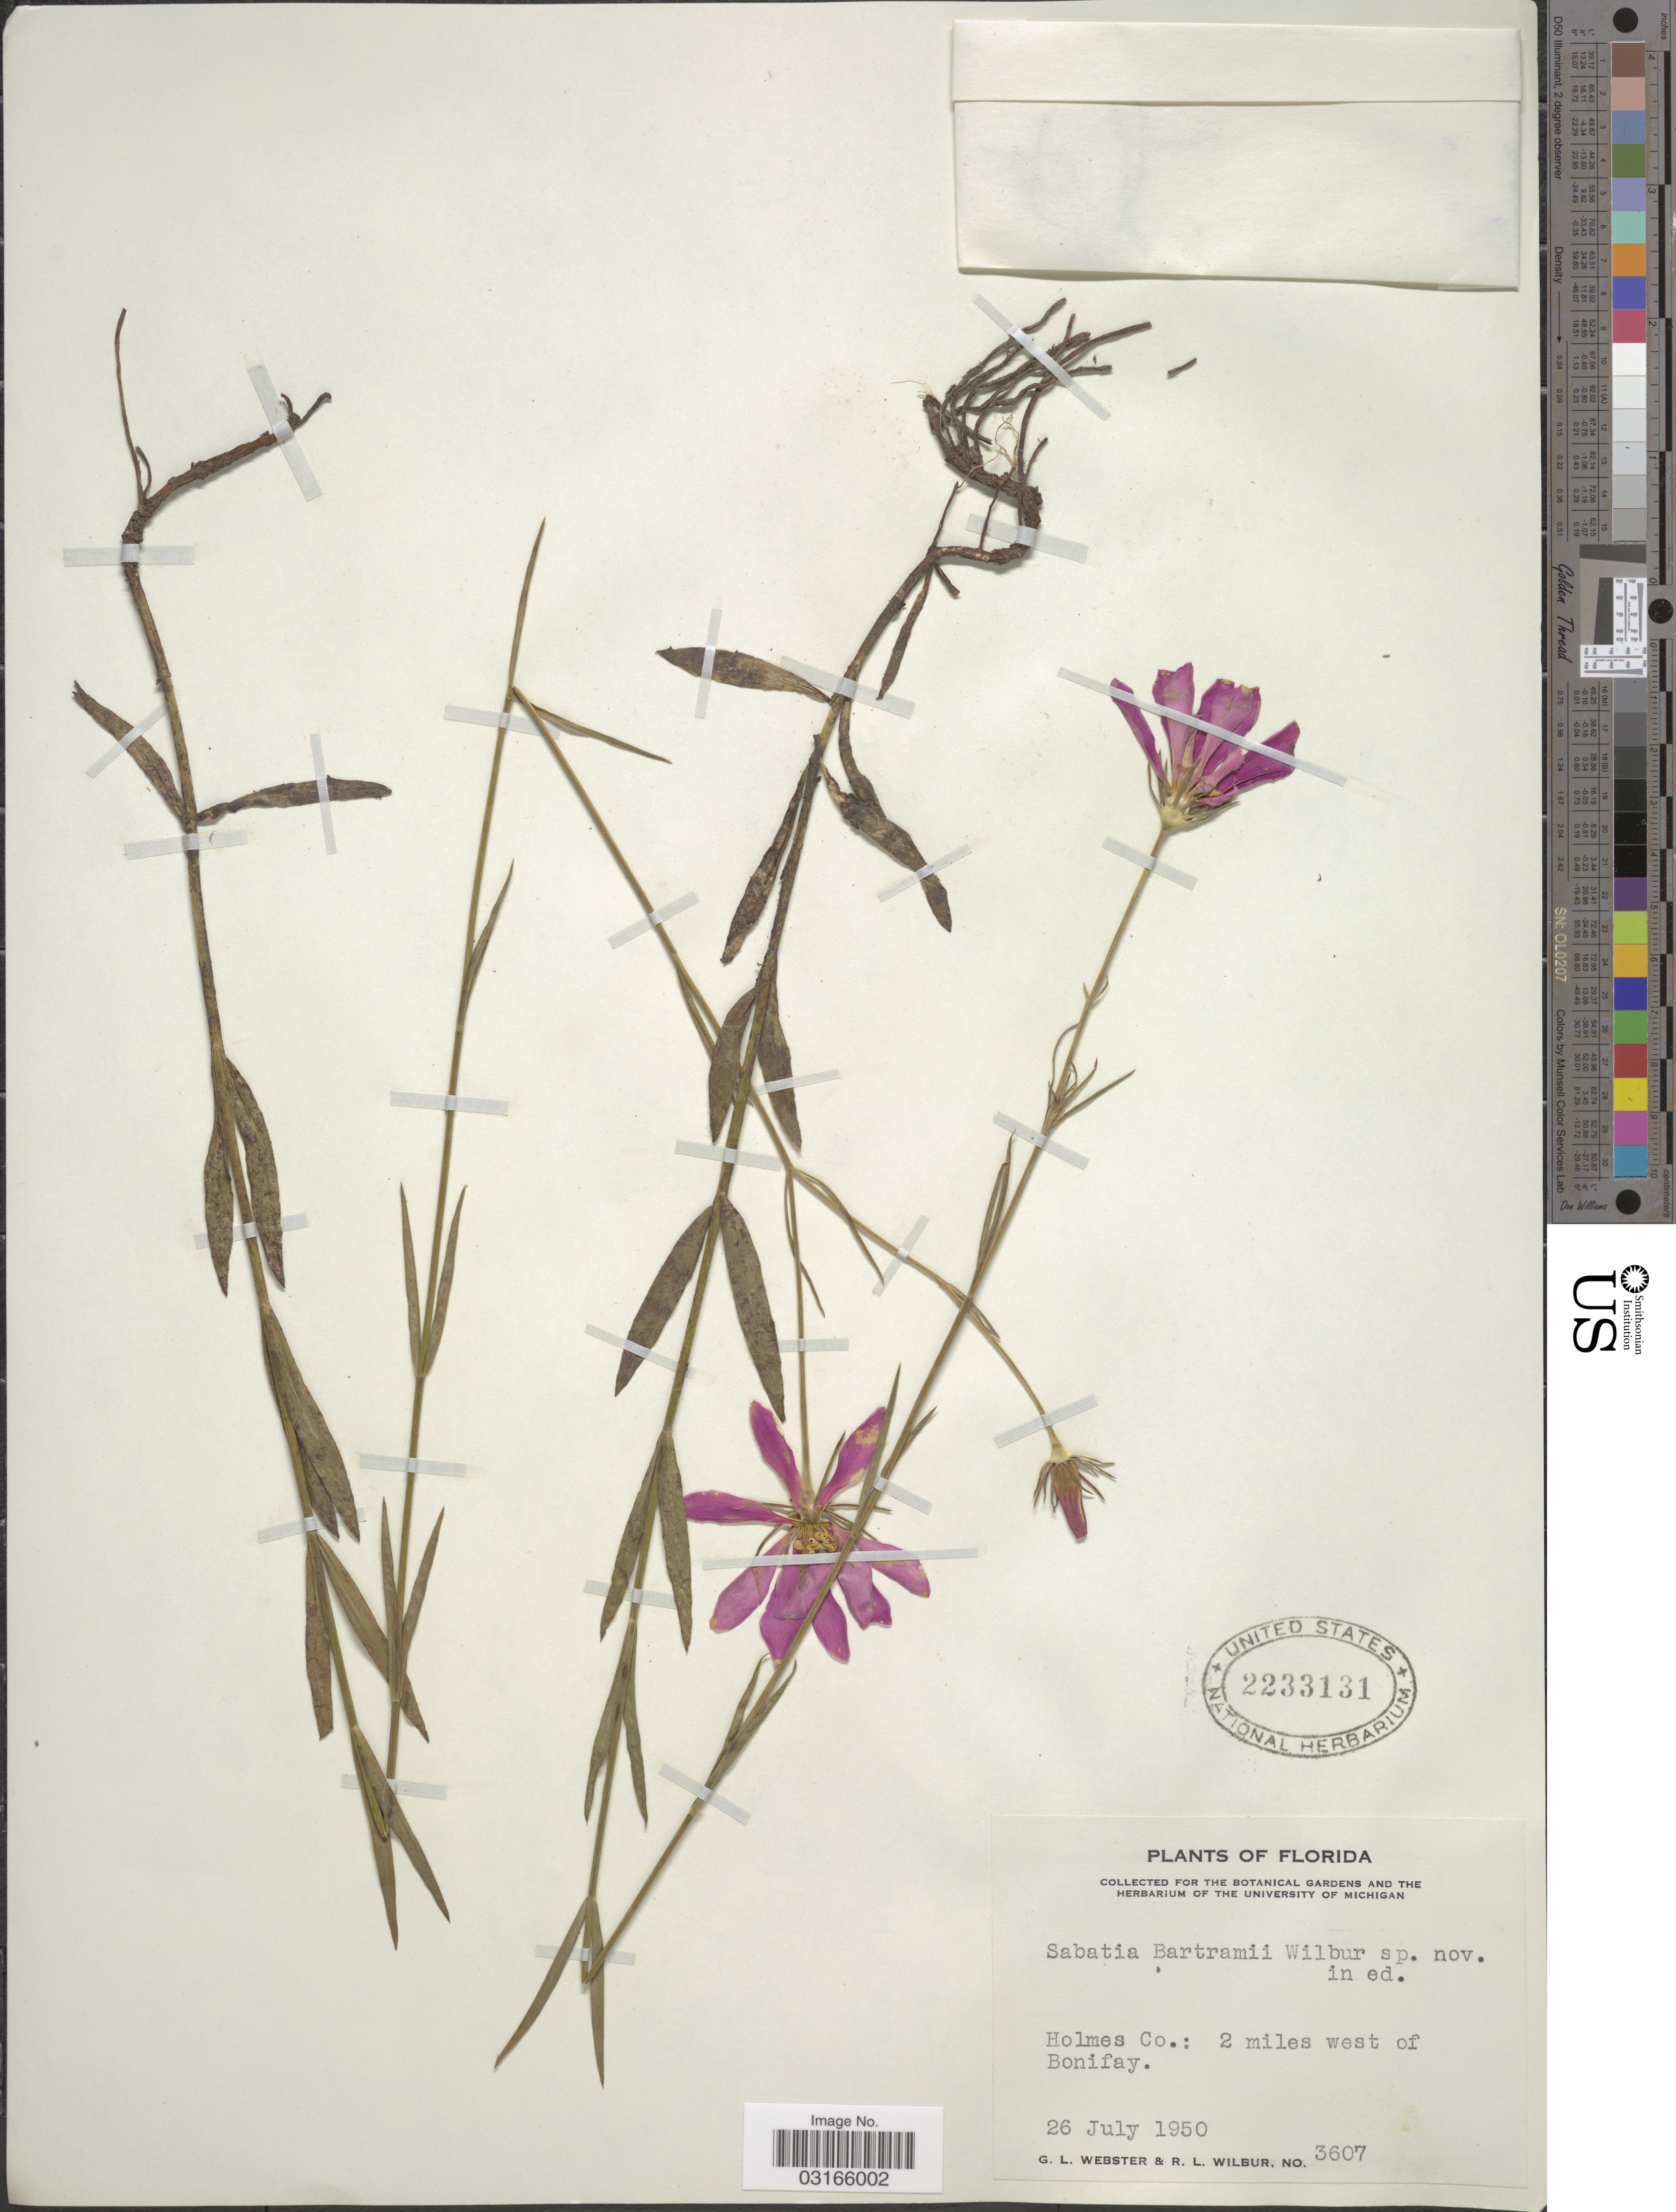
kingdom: Plantae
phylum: Tracheophyta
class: Magnoliopsida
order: Gentianales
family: Gentianaceae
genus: Sabatia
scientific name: Sabatia bartramii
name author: Wilbur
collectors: G. L. Webster & R. L. Wilbur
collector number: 3607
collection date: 1950-07-26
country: United States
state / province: Florida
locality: Holmes Co.: 2 miles west of Bonifay.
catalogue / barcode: US 2233131